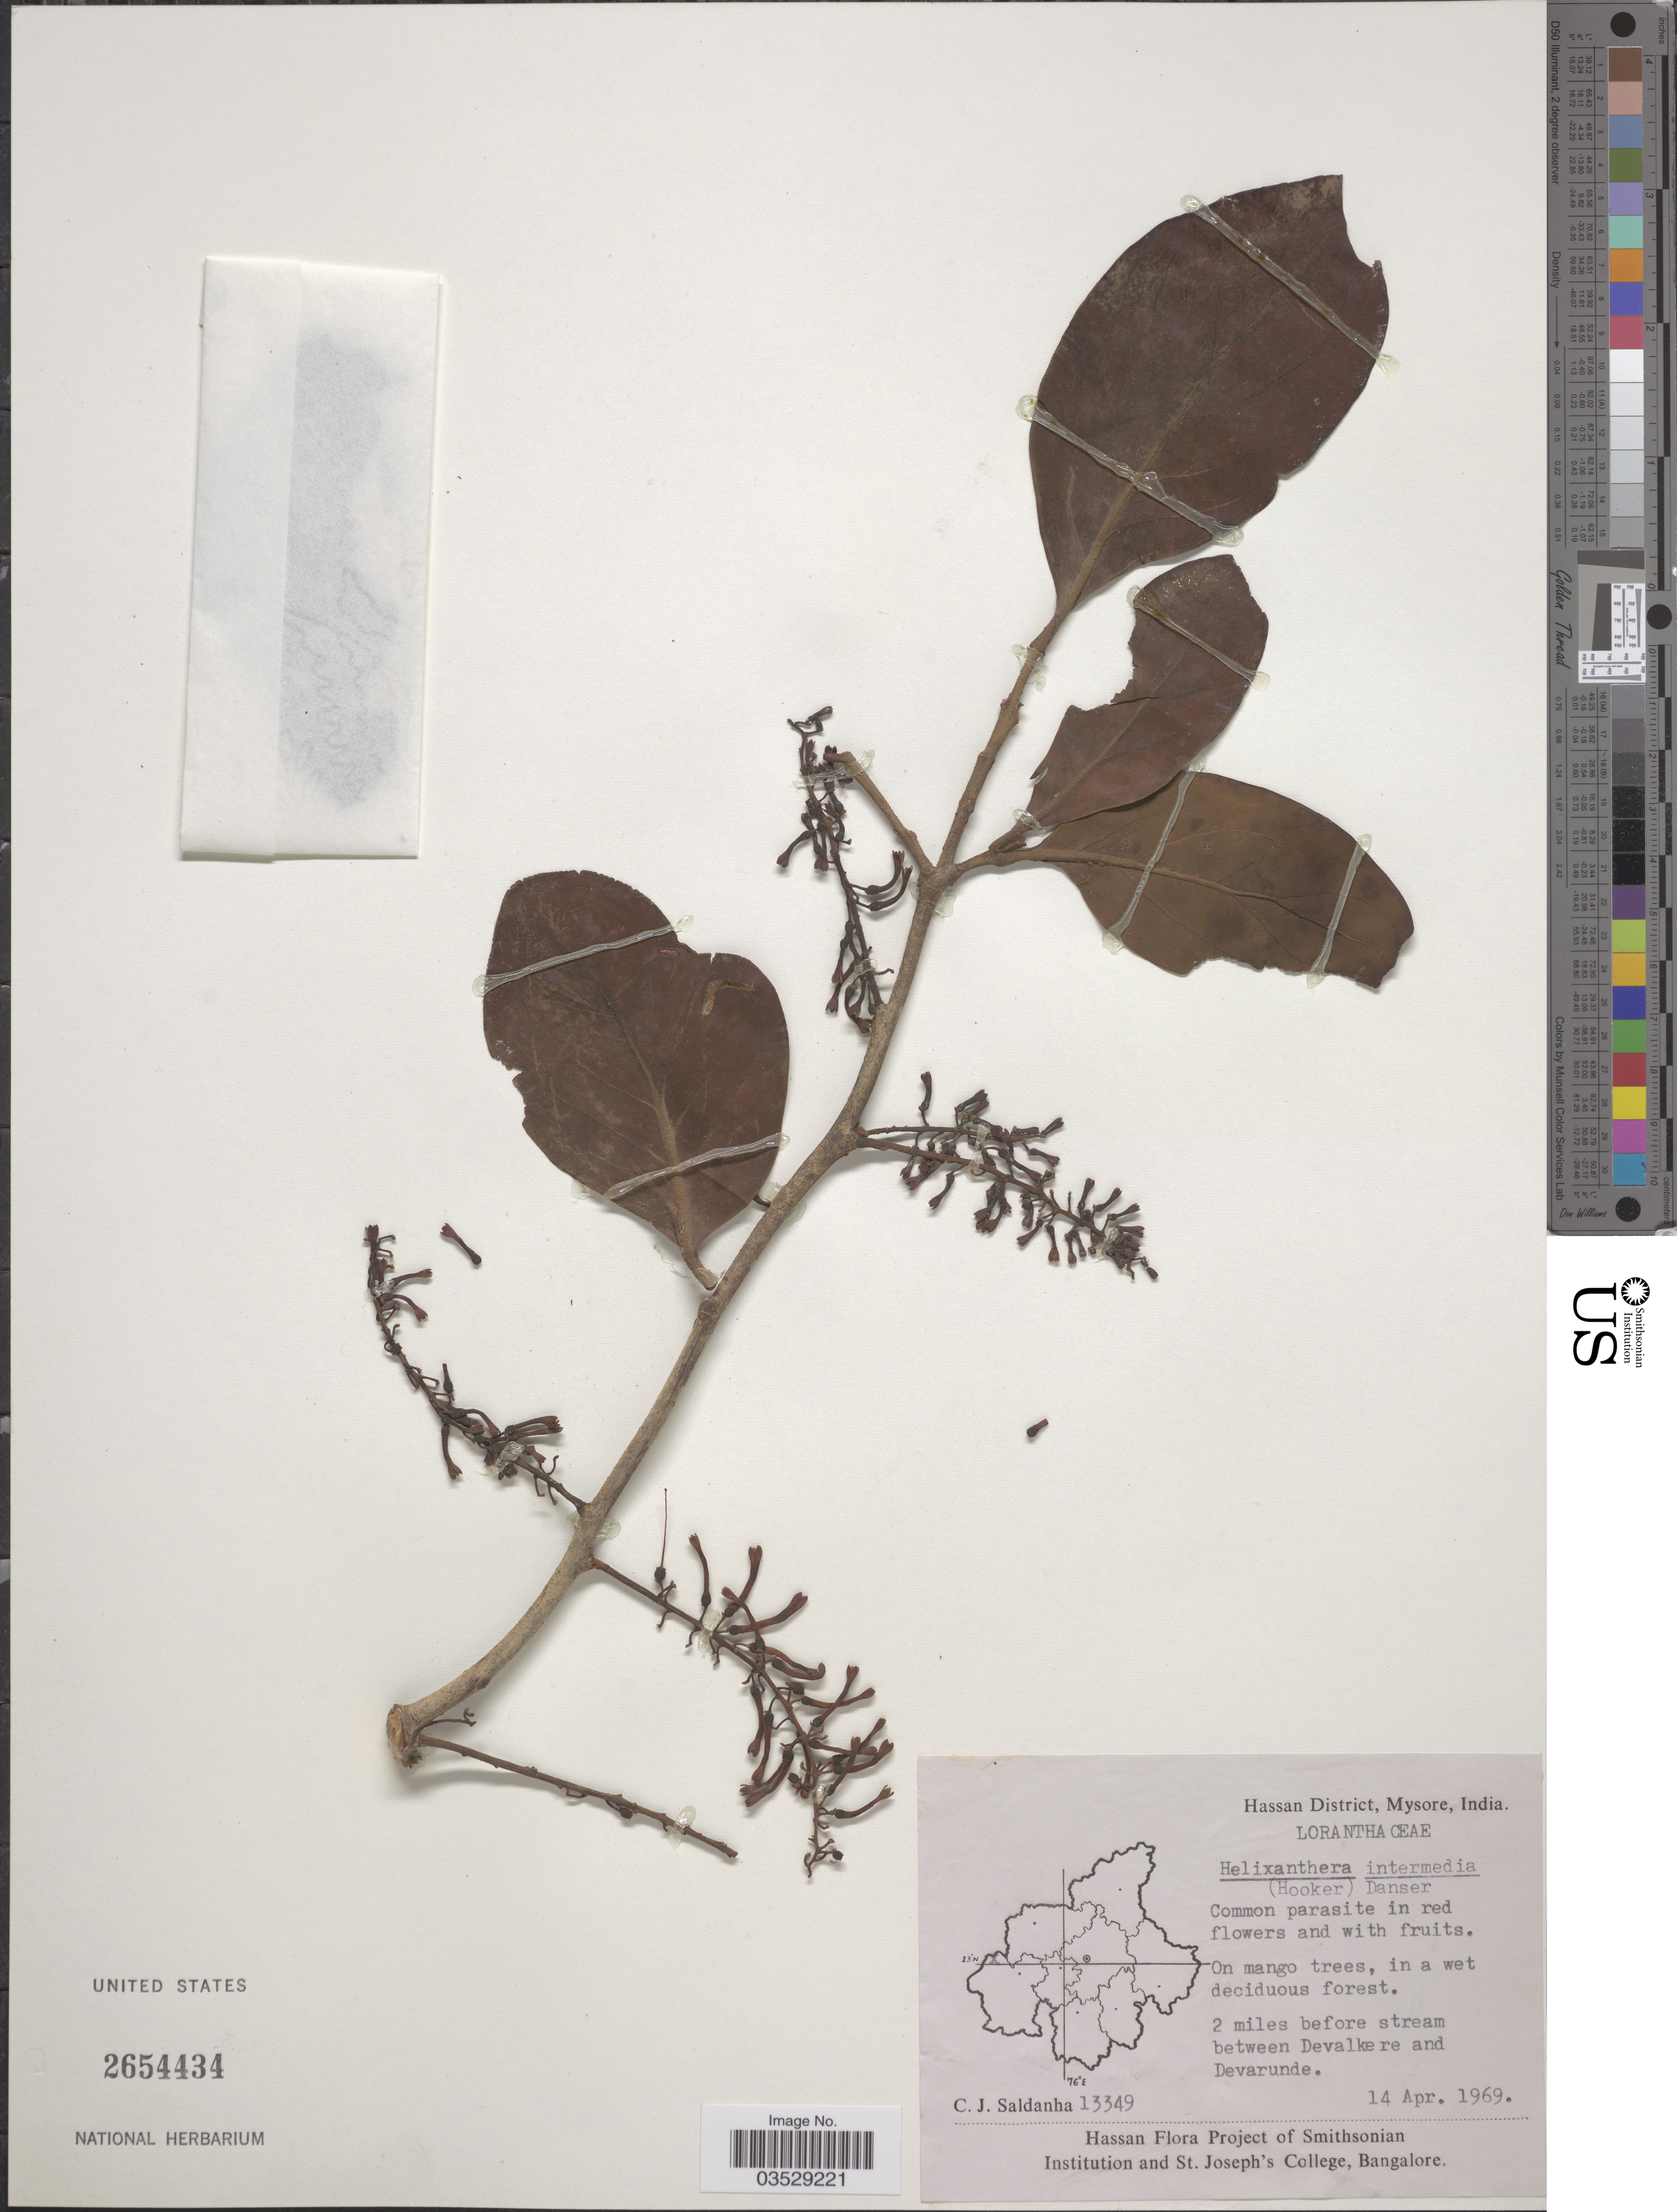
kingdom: Plantae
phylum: Tracheophyta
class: Magnoliopsida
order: Santalales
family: Loranthaceae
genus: Helixanthera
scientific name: Helixanthera intermedia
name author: Danser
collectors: C. J. Saldanha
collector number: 13349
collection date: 1969-04-14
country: India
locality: Hassan District, Mysore. 2 miles before stream between Devalkere and Devarunde.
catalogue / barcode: US 2654434